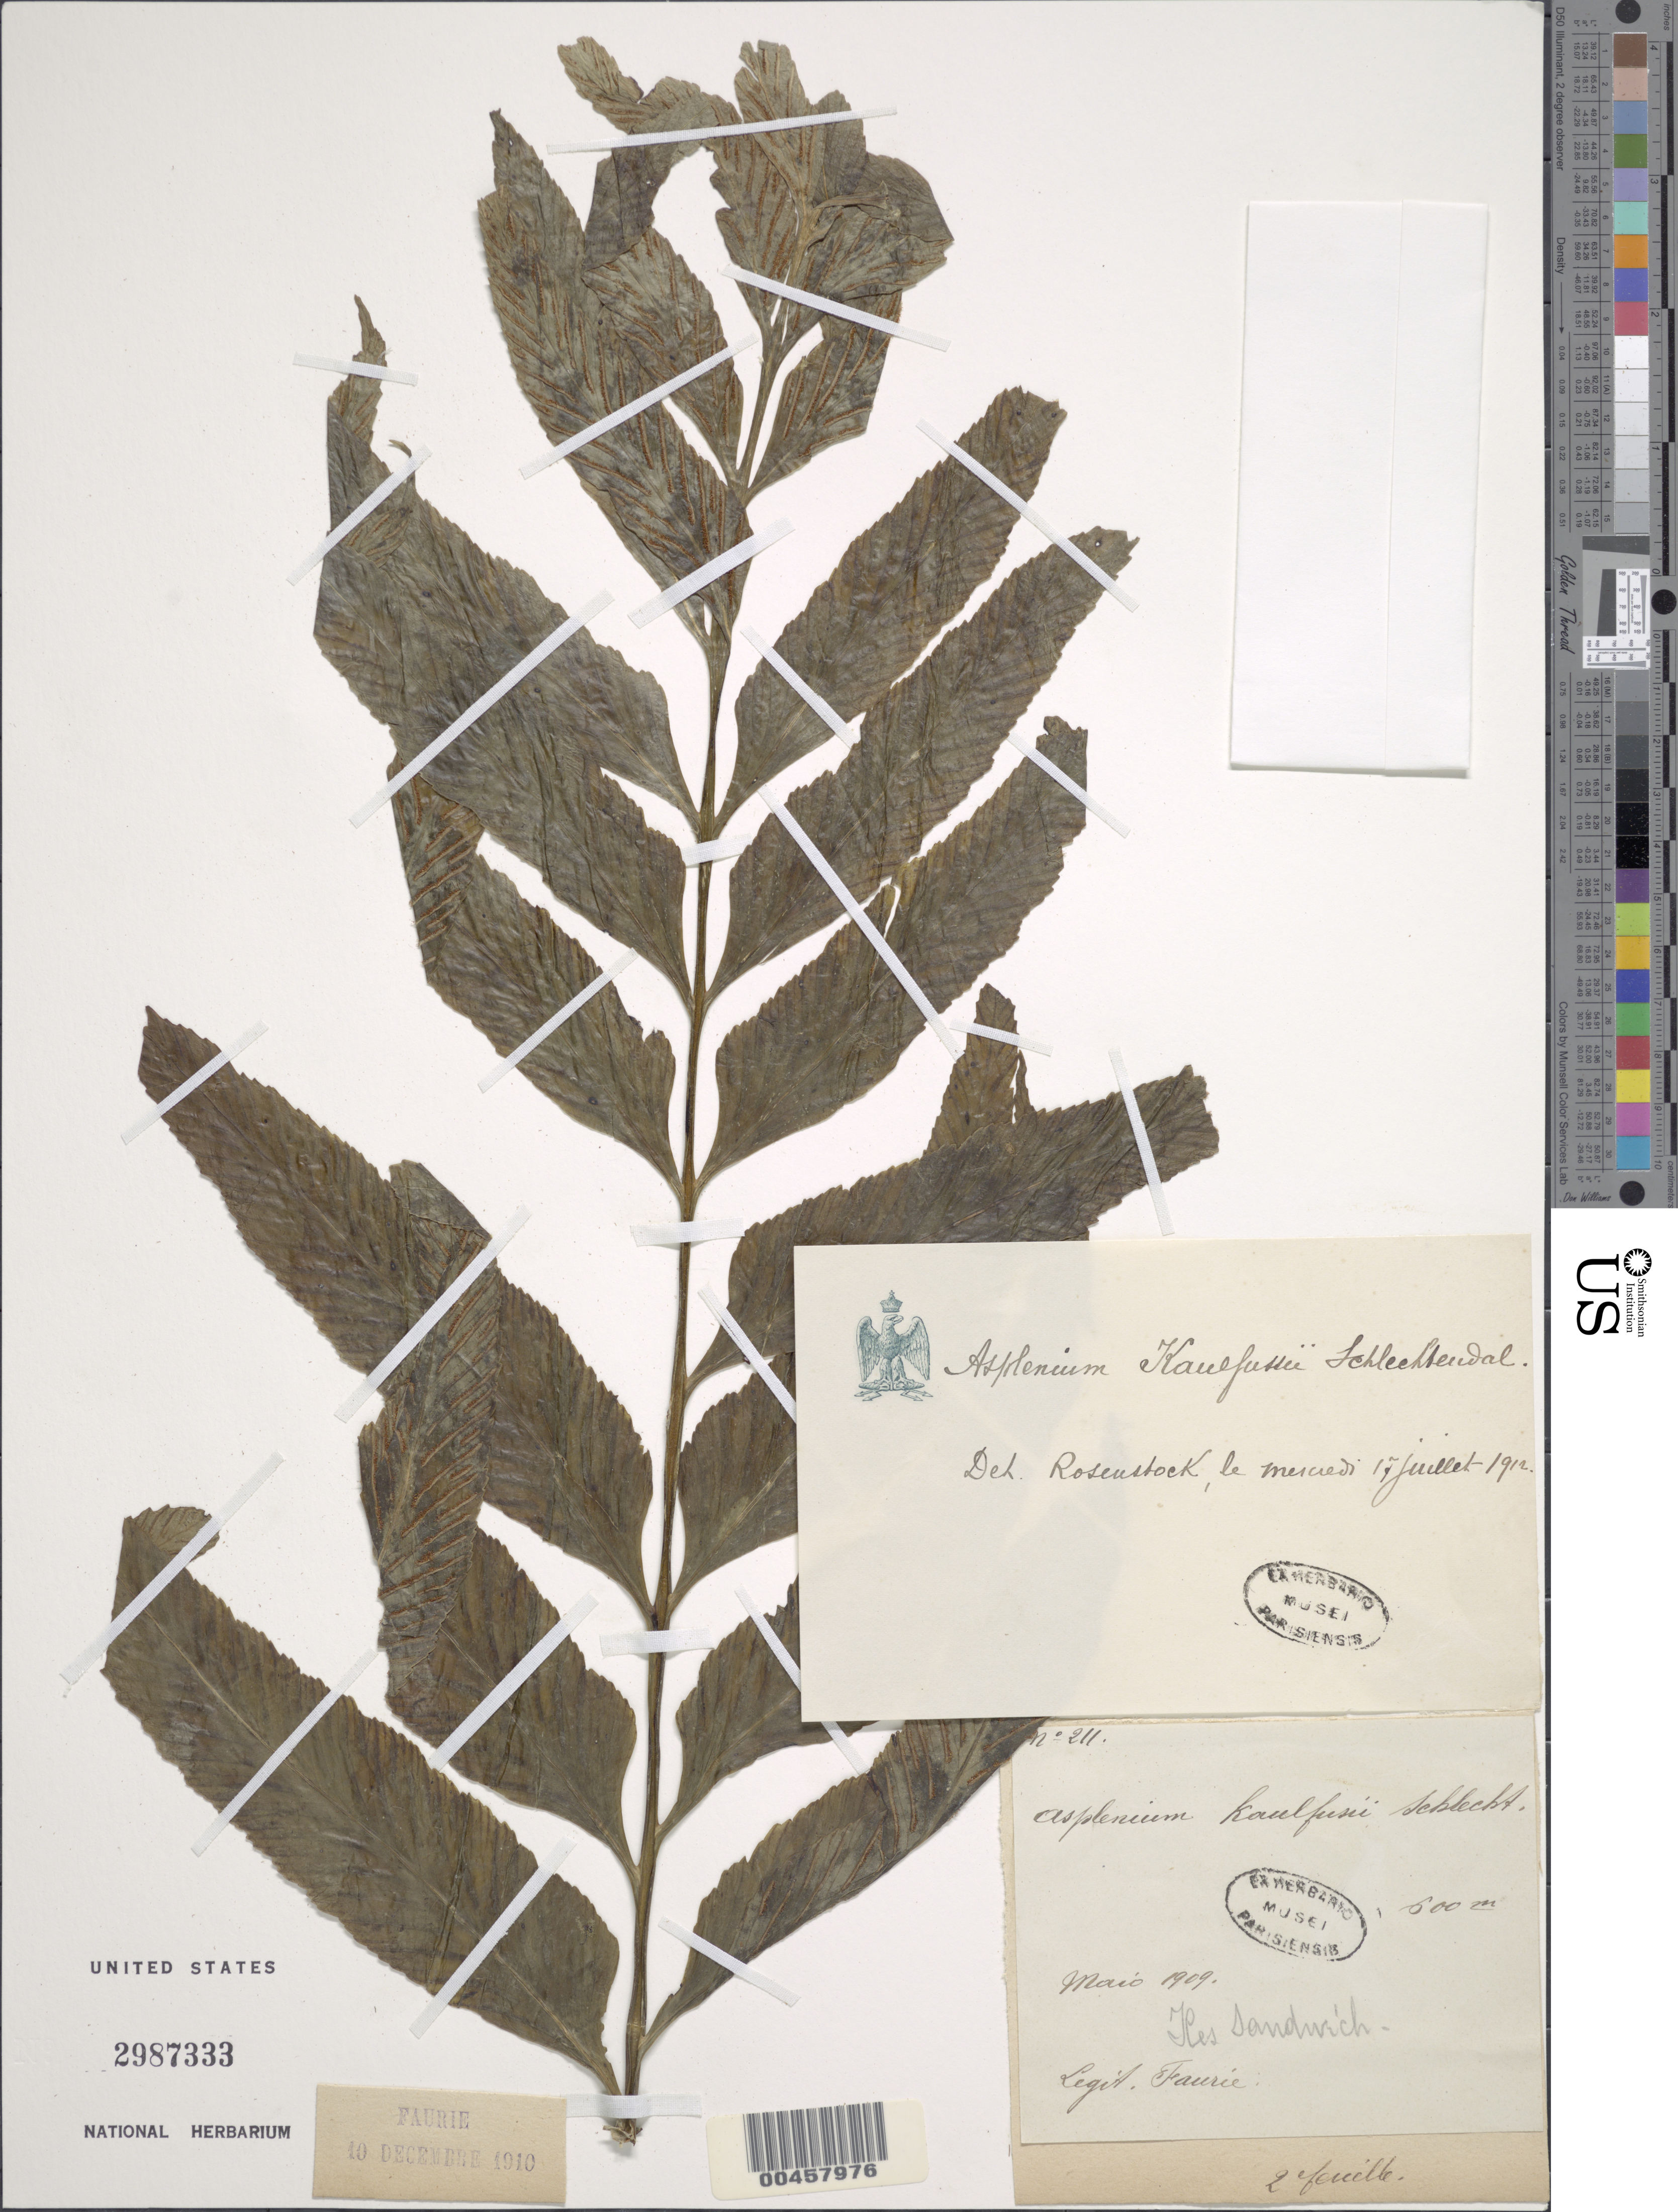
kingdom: Plantae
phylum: Tracheophyta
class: Polypodiopsida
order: Polypodiales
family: Aspleniaceae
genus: Asplenium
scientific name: Asplenium kaulfussii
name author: Schltdl.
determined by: Rosenstock, E.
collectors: -. Faurie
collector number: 211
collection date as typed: May 1909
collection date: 1909-05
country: United States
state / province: Hawaii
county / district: Kauai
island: Kaua'i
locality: Iles Sandwich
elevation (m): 600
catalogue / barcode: US 2987333